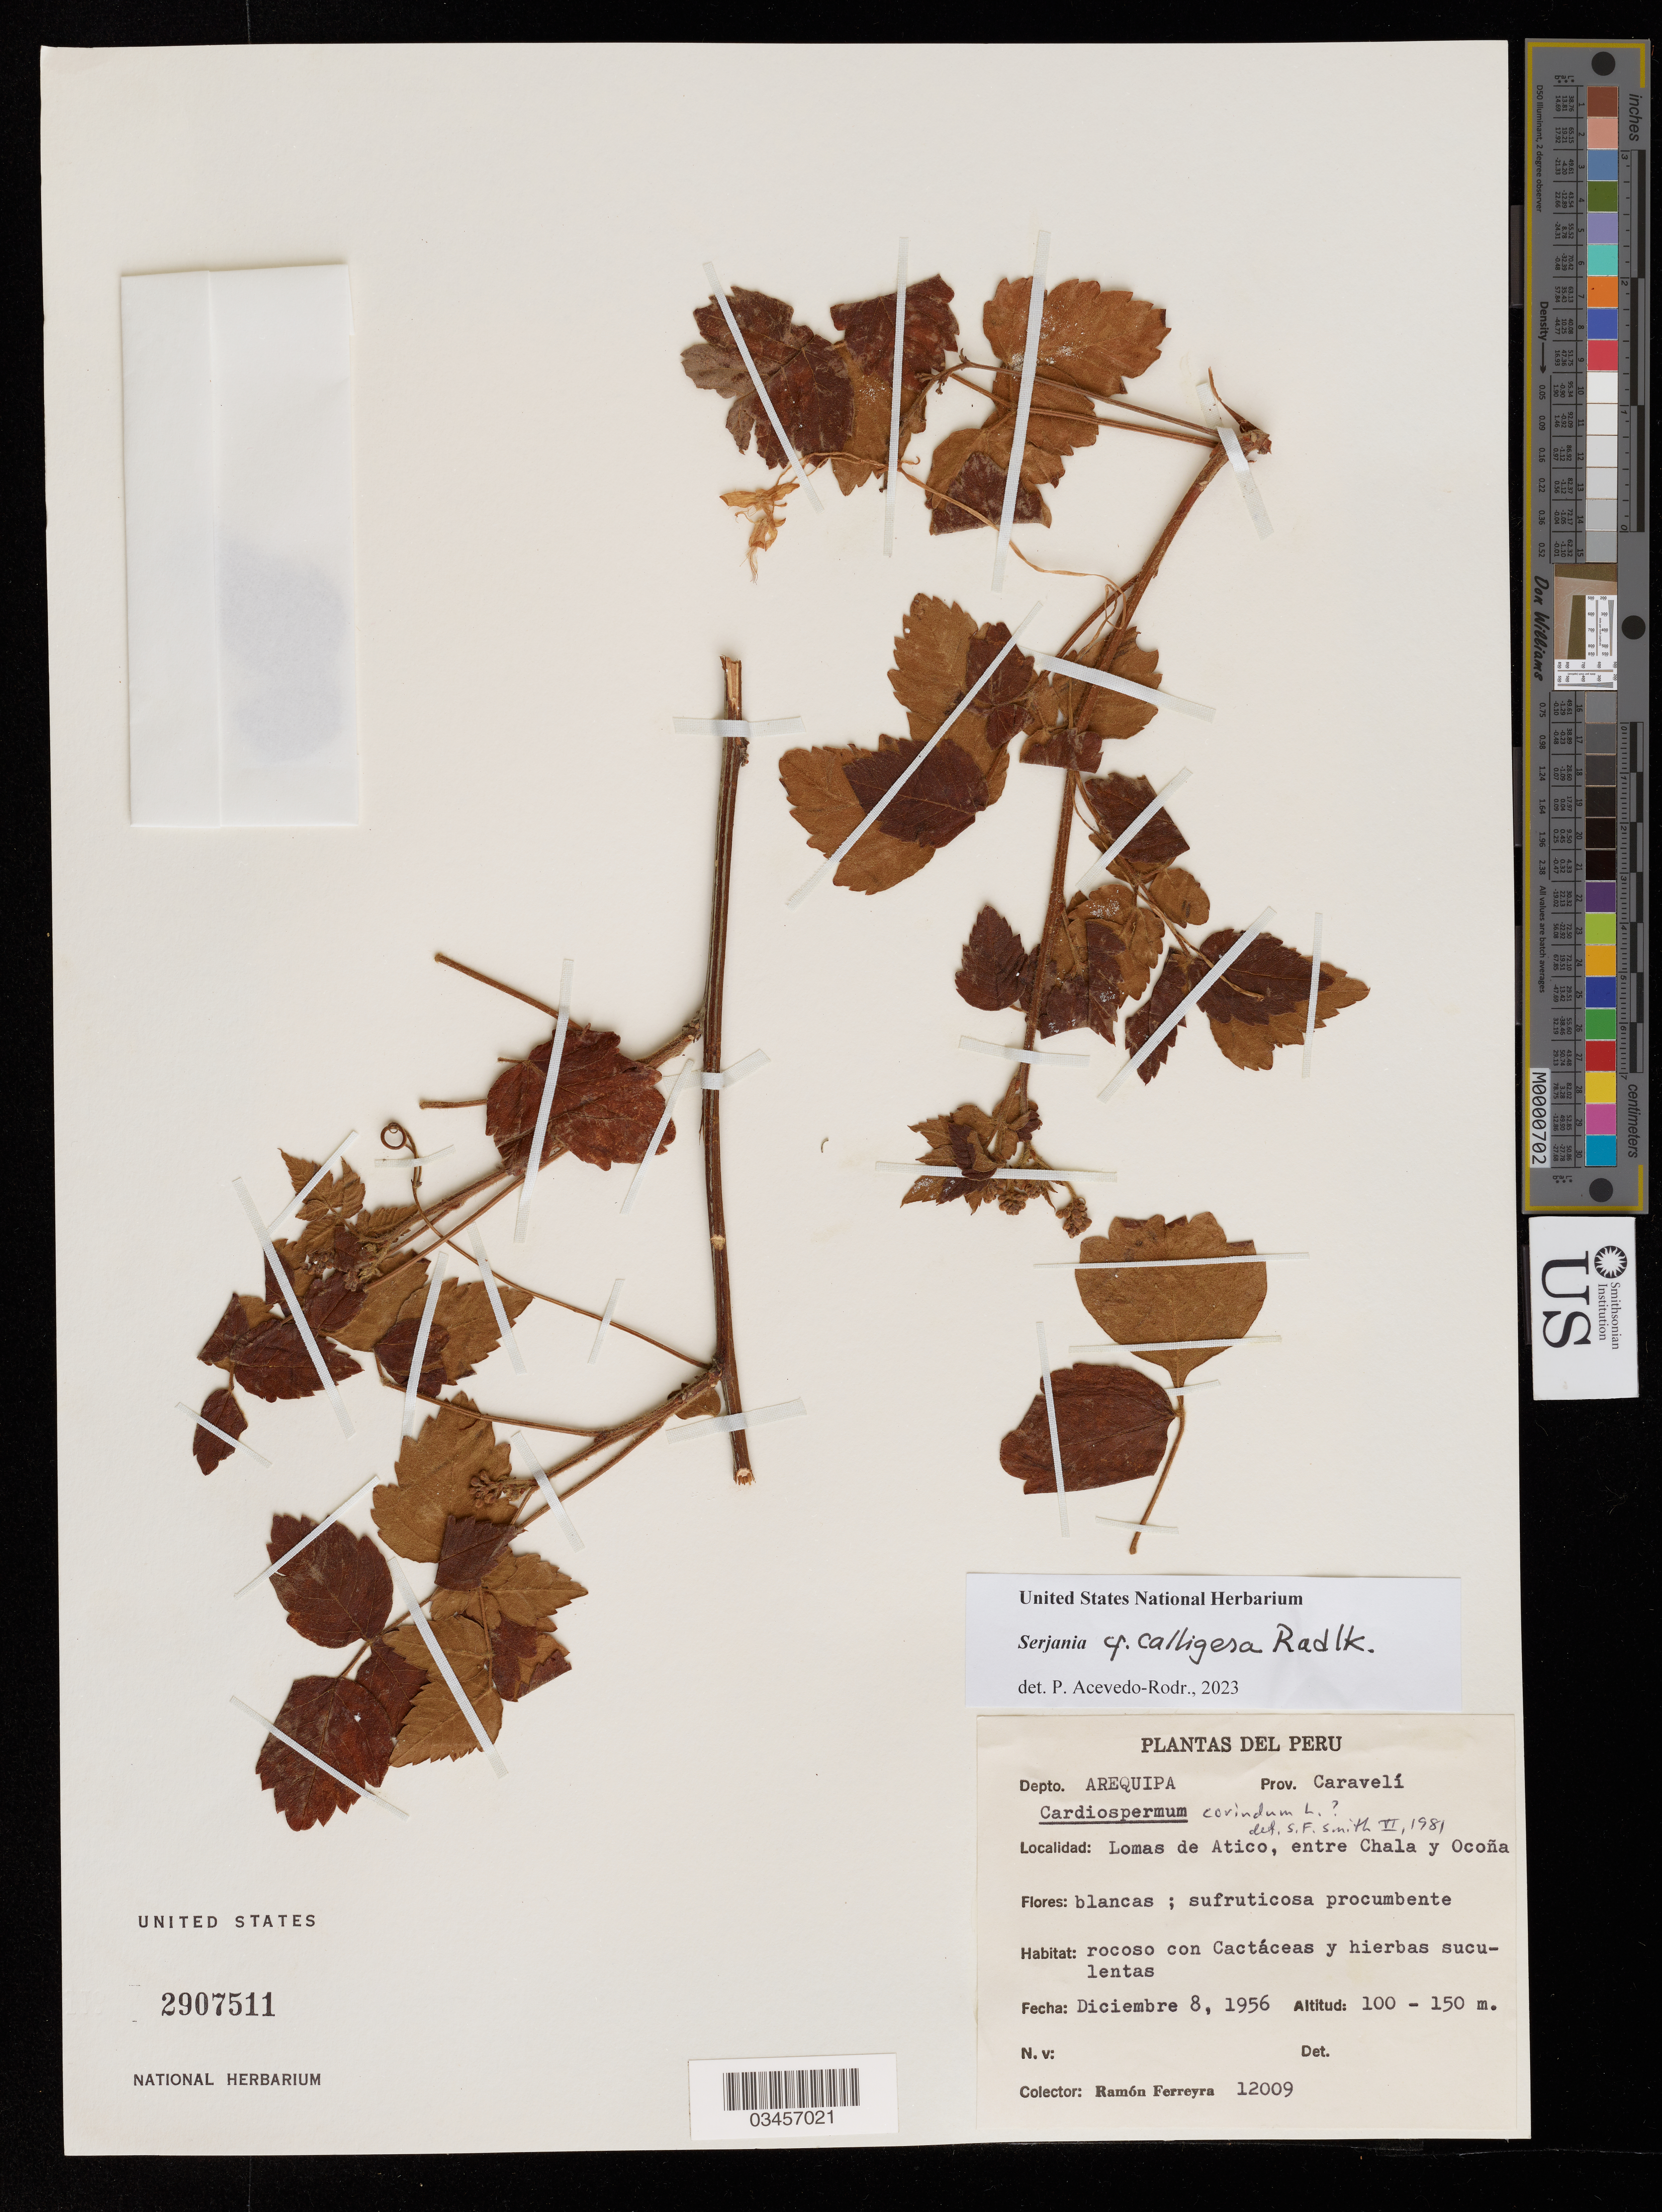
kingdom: Plantae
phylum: Tracheophyta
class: Magnoliopsida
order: Sapindales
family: Sapindaceae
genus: Serjania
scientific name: Serjania calligera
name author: Radlk.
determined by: Acevedo-Rodriguez, P., (US), Smithsonian Institution - National Museum of Natural History (UNITED STATES)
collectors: R. A. Ferreyra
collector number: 12009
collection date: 1956-12-08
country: Peru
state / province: Arequipa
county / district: Caravelí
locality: Lomas de Atico, entre Chala y Ocona.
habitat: Rocoso con cactáceas y hierbas suculentas.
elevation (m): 100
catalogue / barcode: US 2907511